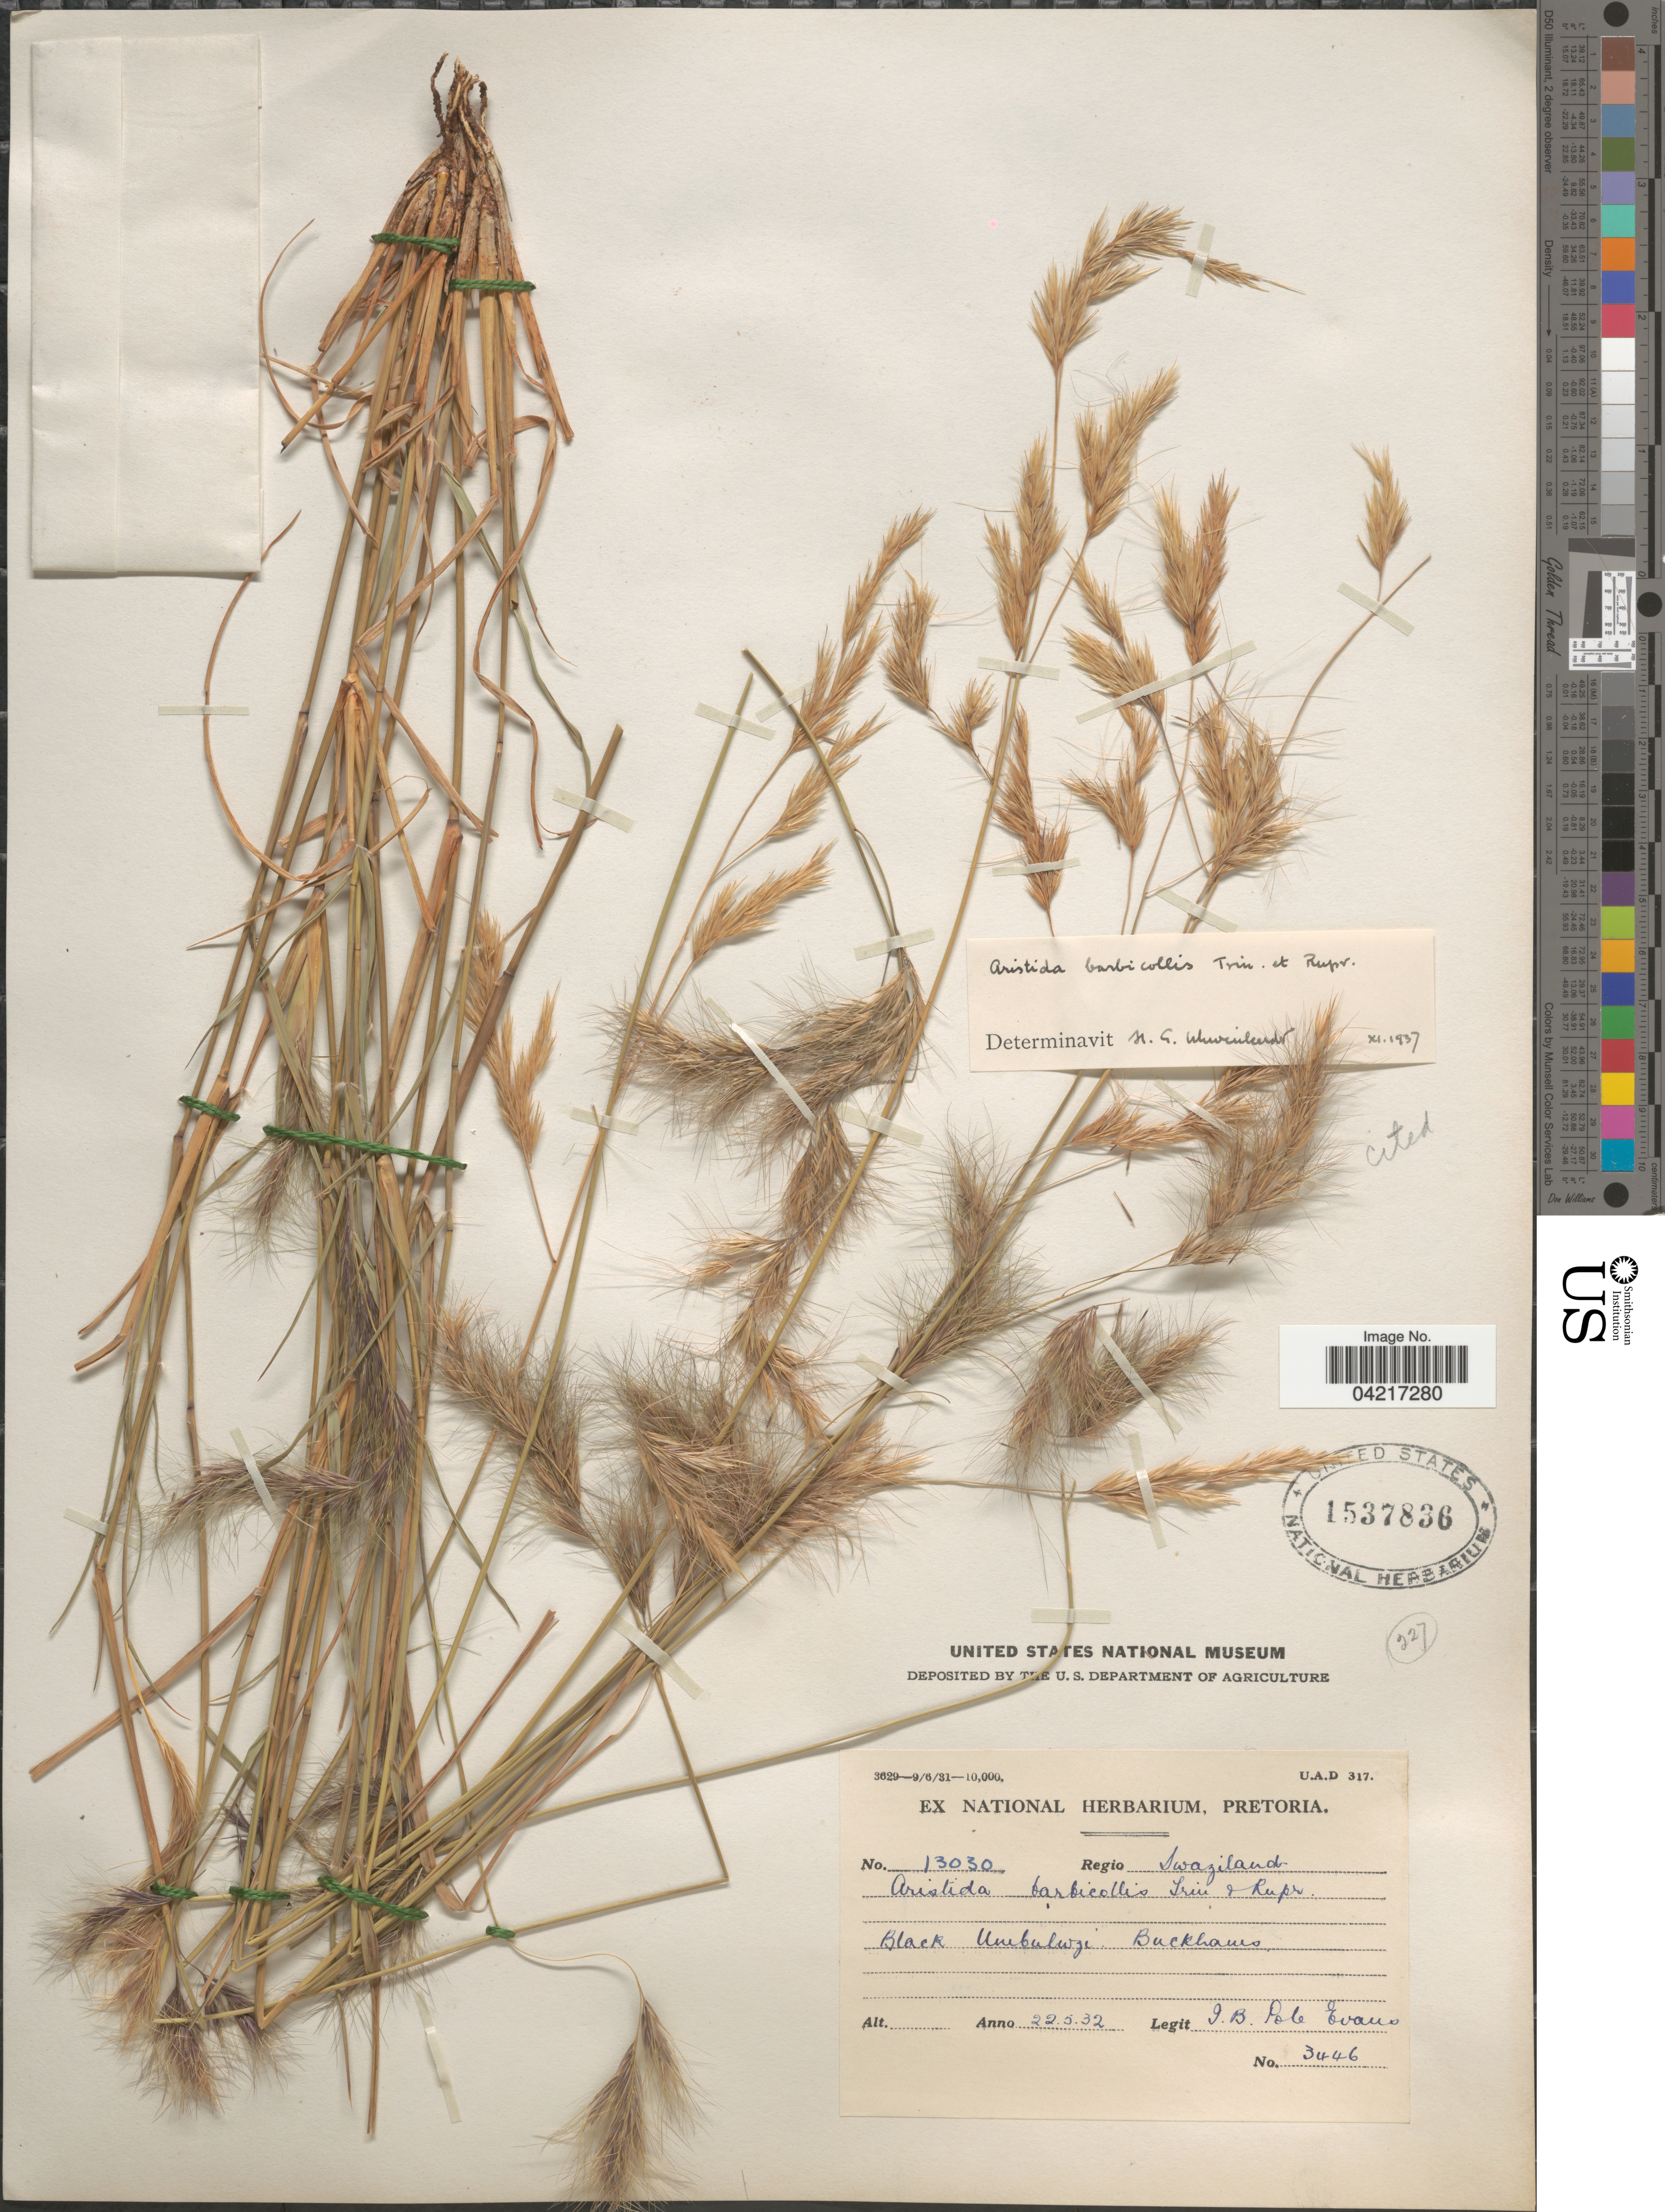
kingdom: Plantae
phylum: Tracheophyta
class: Liliopsida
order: Poales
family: Poaceae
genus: Aristida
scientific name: Aristida barbicollis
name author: Trin. & Rupr.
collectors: I. B. Pole-Evans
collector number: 3446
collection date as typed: Transcribed d/m/y: 22/5/32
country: Eswatini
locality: Regio Swaziland. Black Umbulwzi Buckhams.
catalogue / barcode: US 1537836